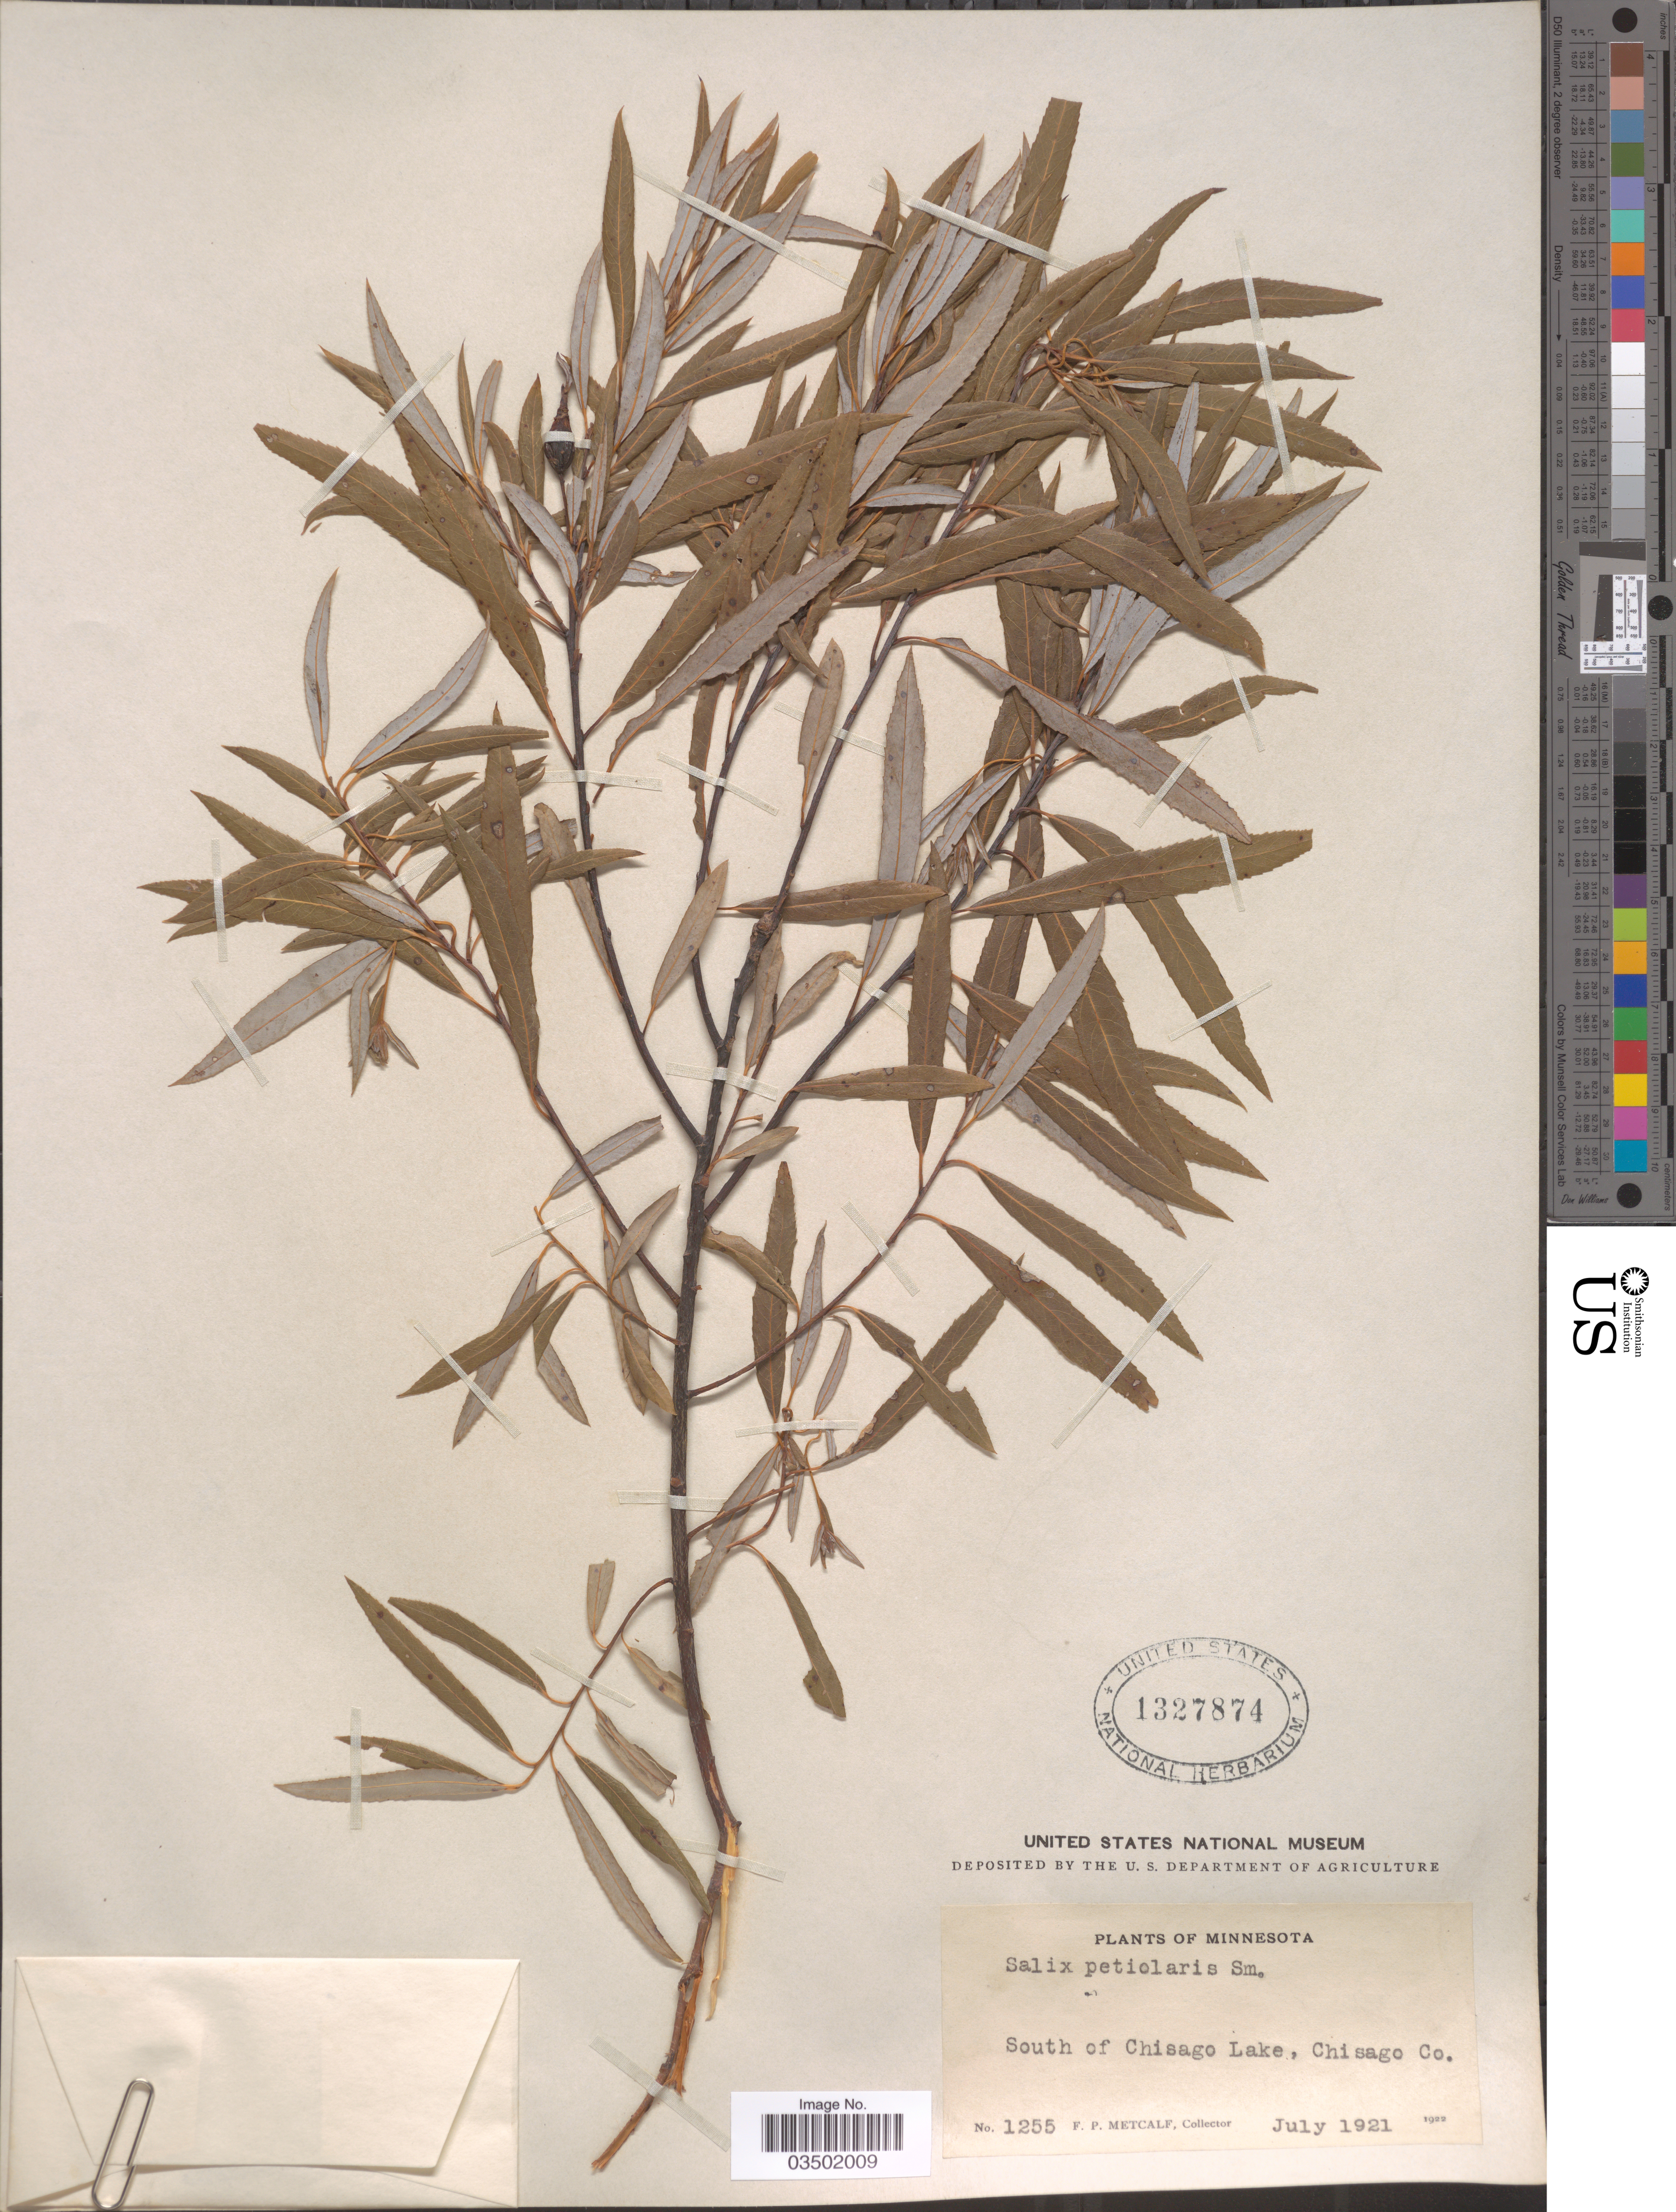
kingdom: Plantae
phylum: Tracheophyta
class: Magnoliopsida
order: Malpighiales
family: Salicaceae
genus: Salix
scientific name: Salix petiolaris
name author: Sm.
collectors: F. Metcalf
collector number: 1255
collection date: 1921-07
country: United States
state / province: Minnesota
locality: South of Chisago Lake, Chisago Co.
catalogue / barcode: US 1327874